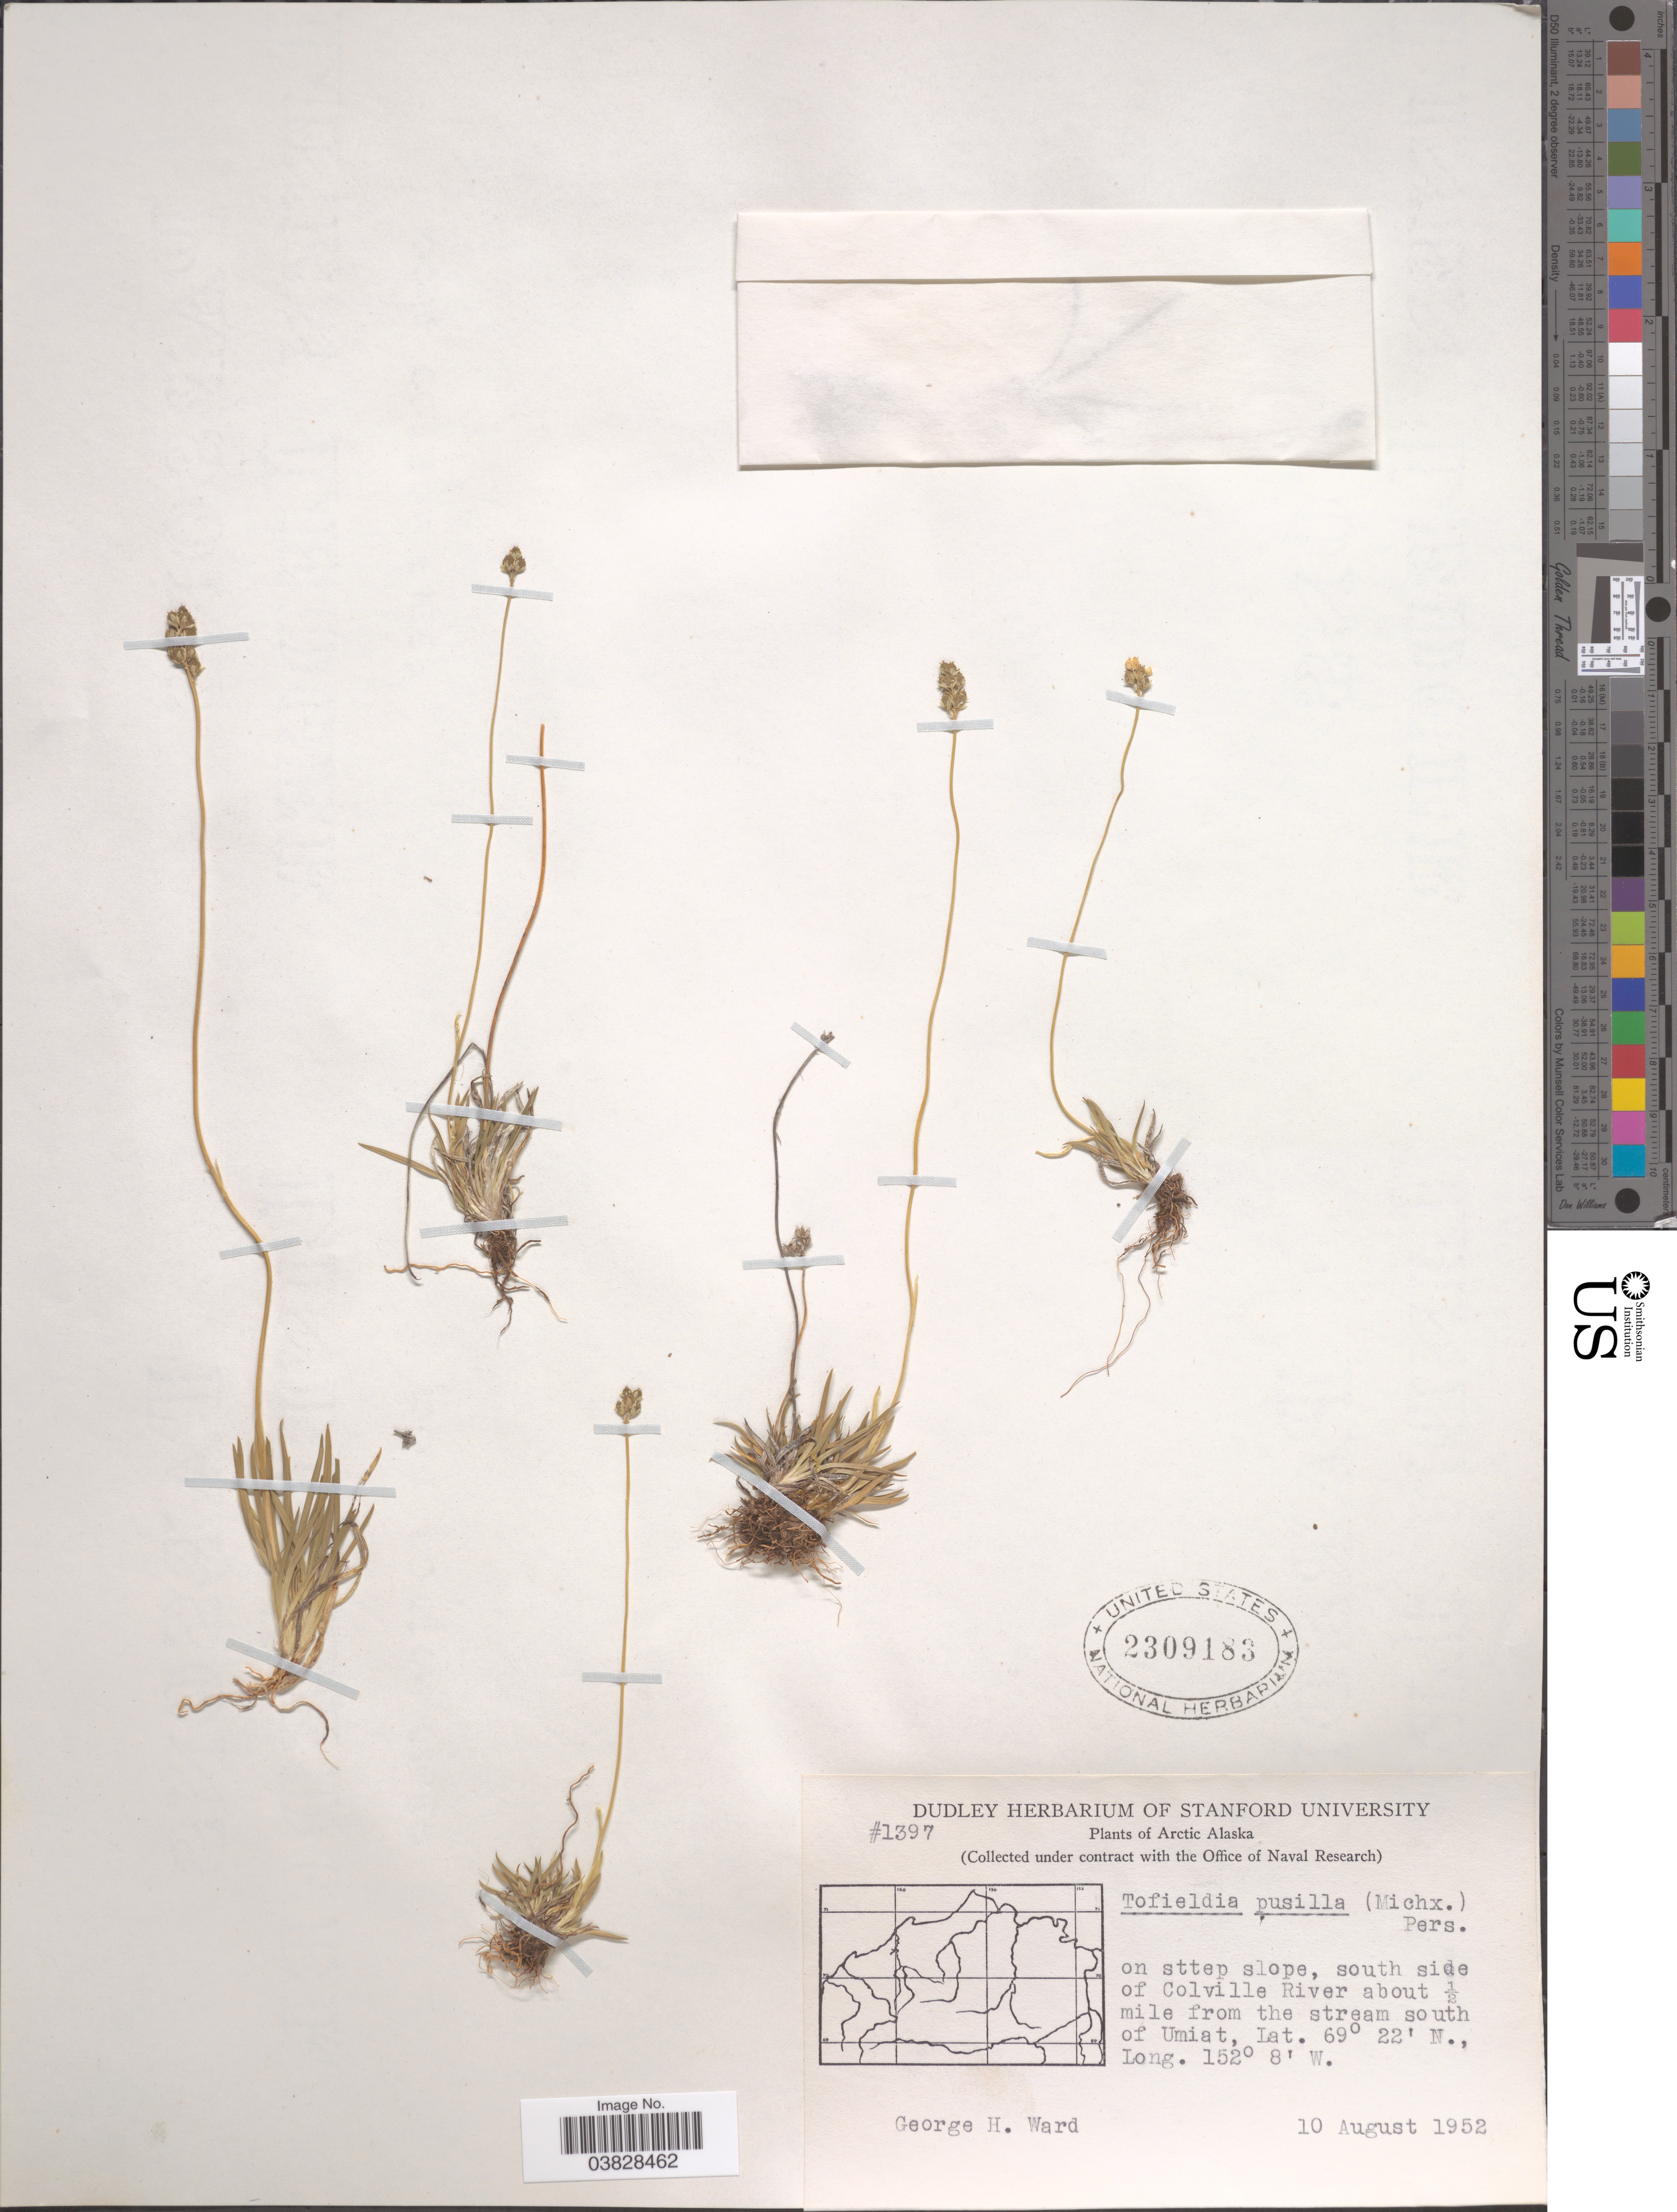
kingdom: Plantae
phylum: Tracheophyta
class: Liliopsida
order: Alismatales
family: Tofieldiaceae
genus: Tofieldia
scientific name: Tofieldia pusilla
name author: (Michx.) Pers.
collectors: G. H. Ward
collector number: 1397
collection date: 1952-08-10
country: United States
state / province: Alaska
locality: Arctic Alaska. South side of Colville River about ½ mile from the stream south of Umiat.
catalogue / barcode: US 2309183